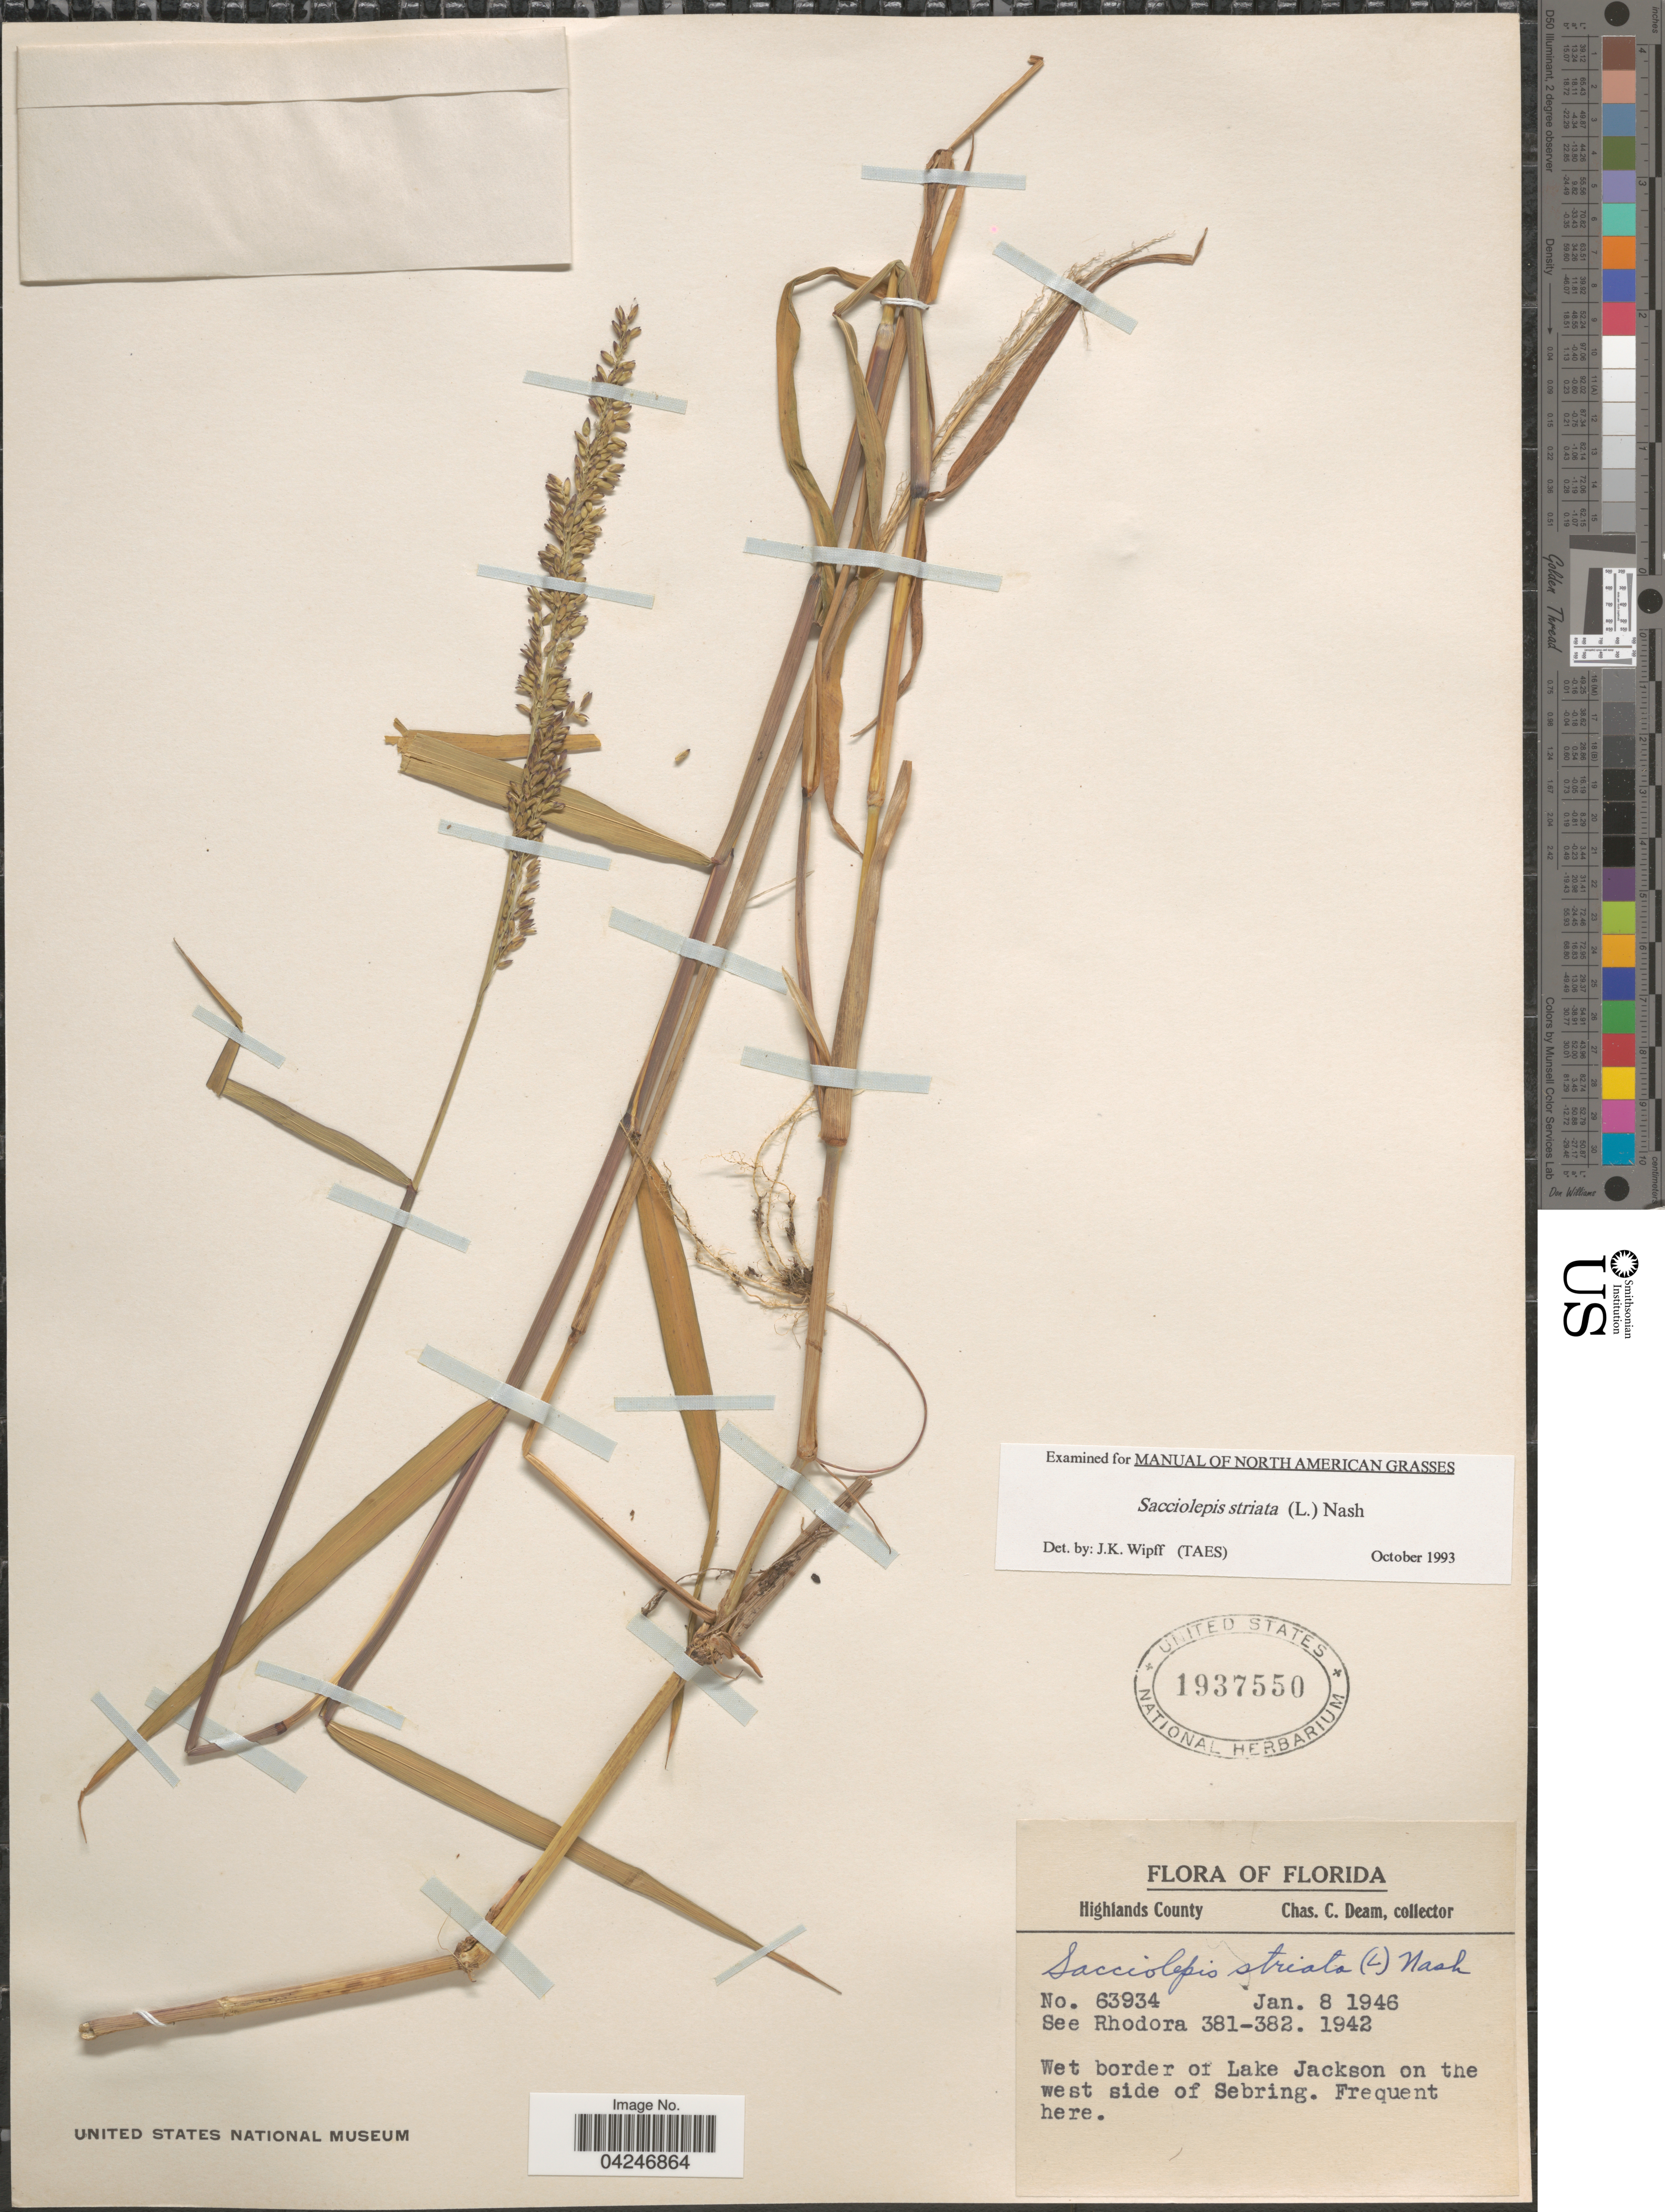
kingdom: Plantae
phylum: Tracheophyta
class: Liliopsida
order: Poales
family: Poaceae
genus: Sacciolepis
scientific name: Sacciolepis striata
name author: (L.) Nash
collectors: C. C. Deam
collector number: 63934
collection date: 1946-01-08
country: United States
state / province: Florida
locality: Highlands County. Wet border of Lake Jackson on the west side of Sebring.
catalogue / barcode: US 1937550